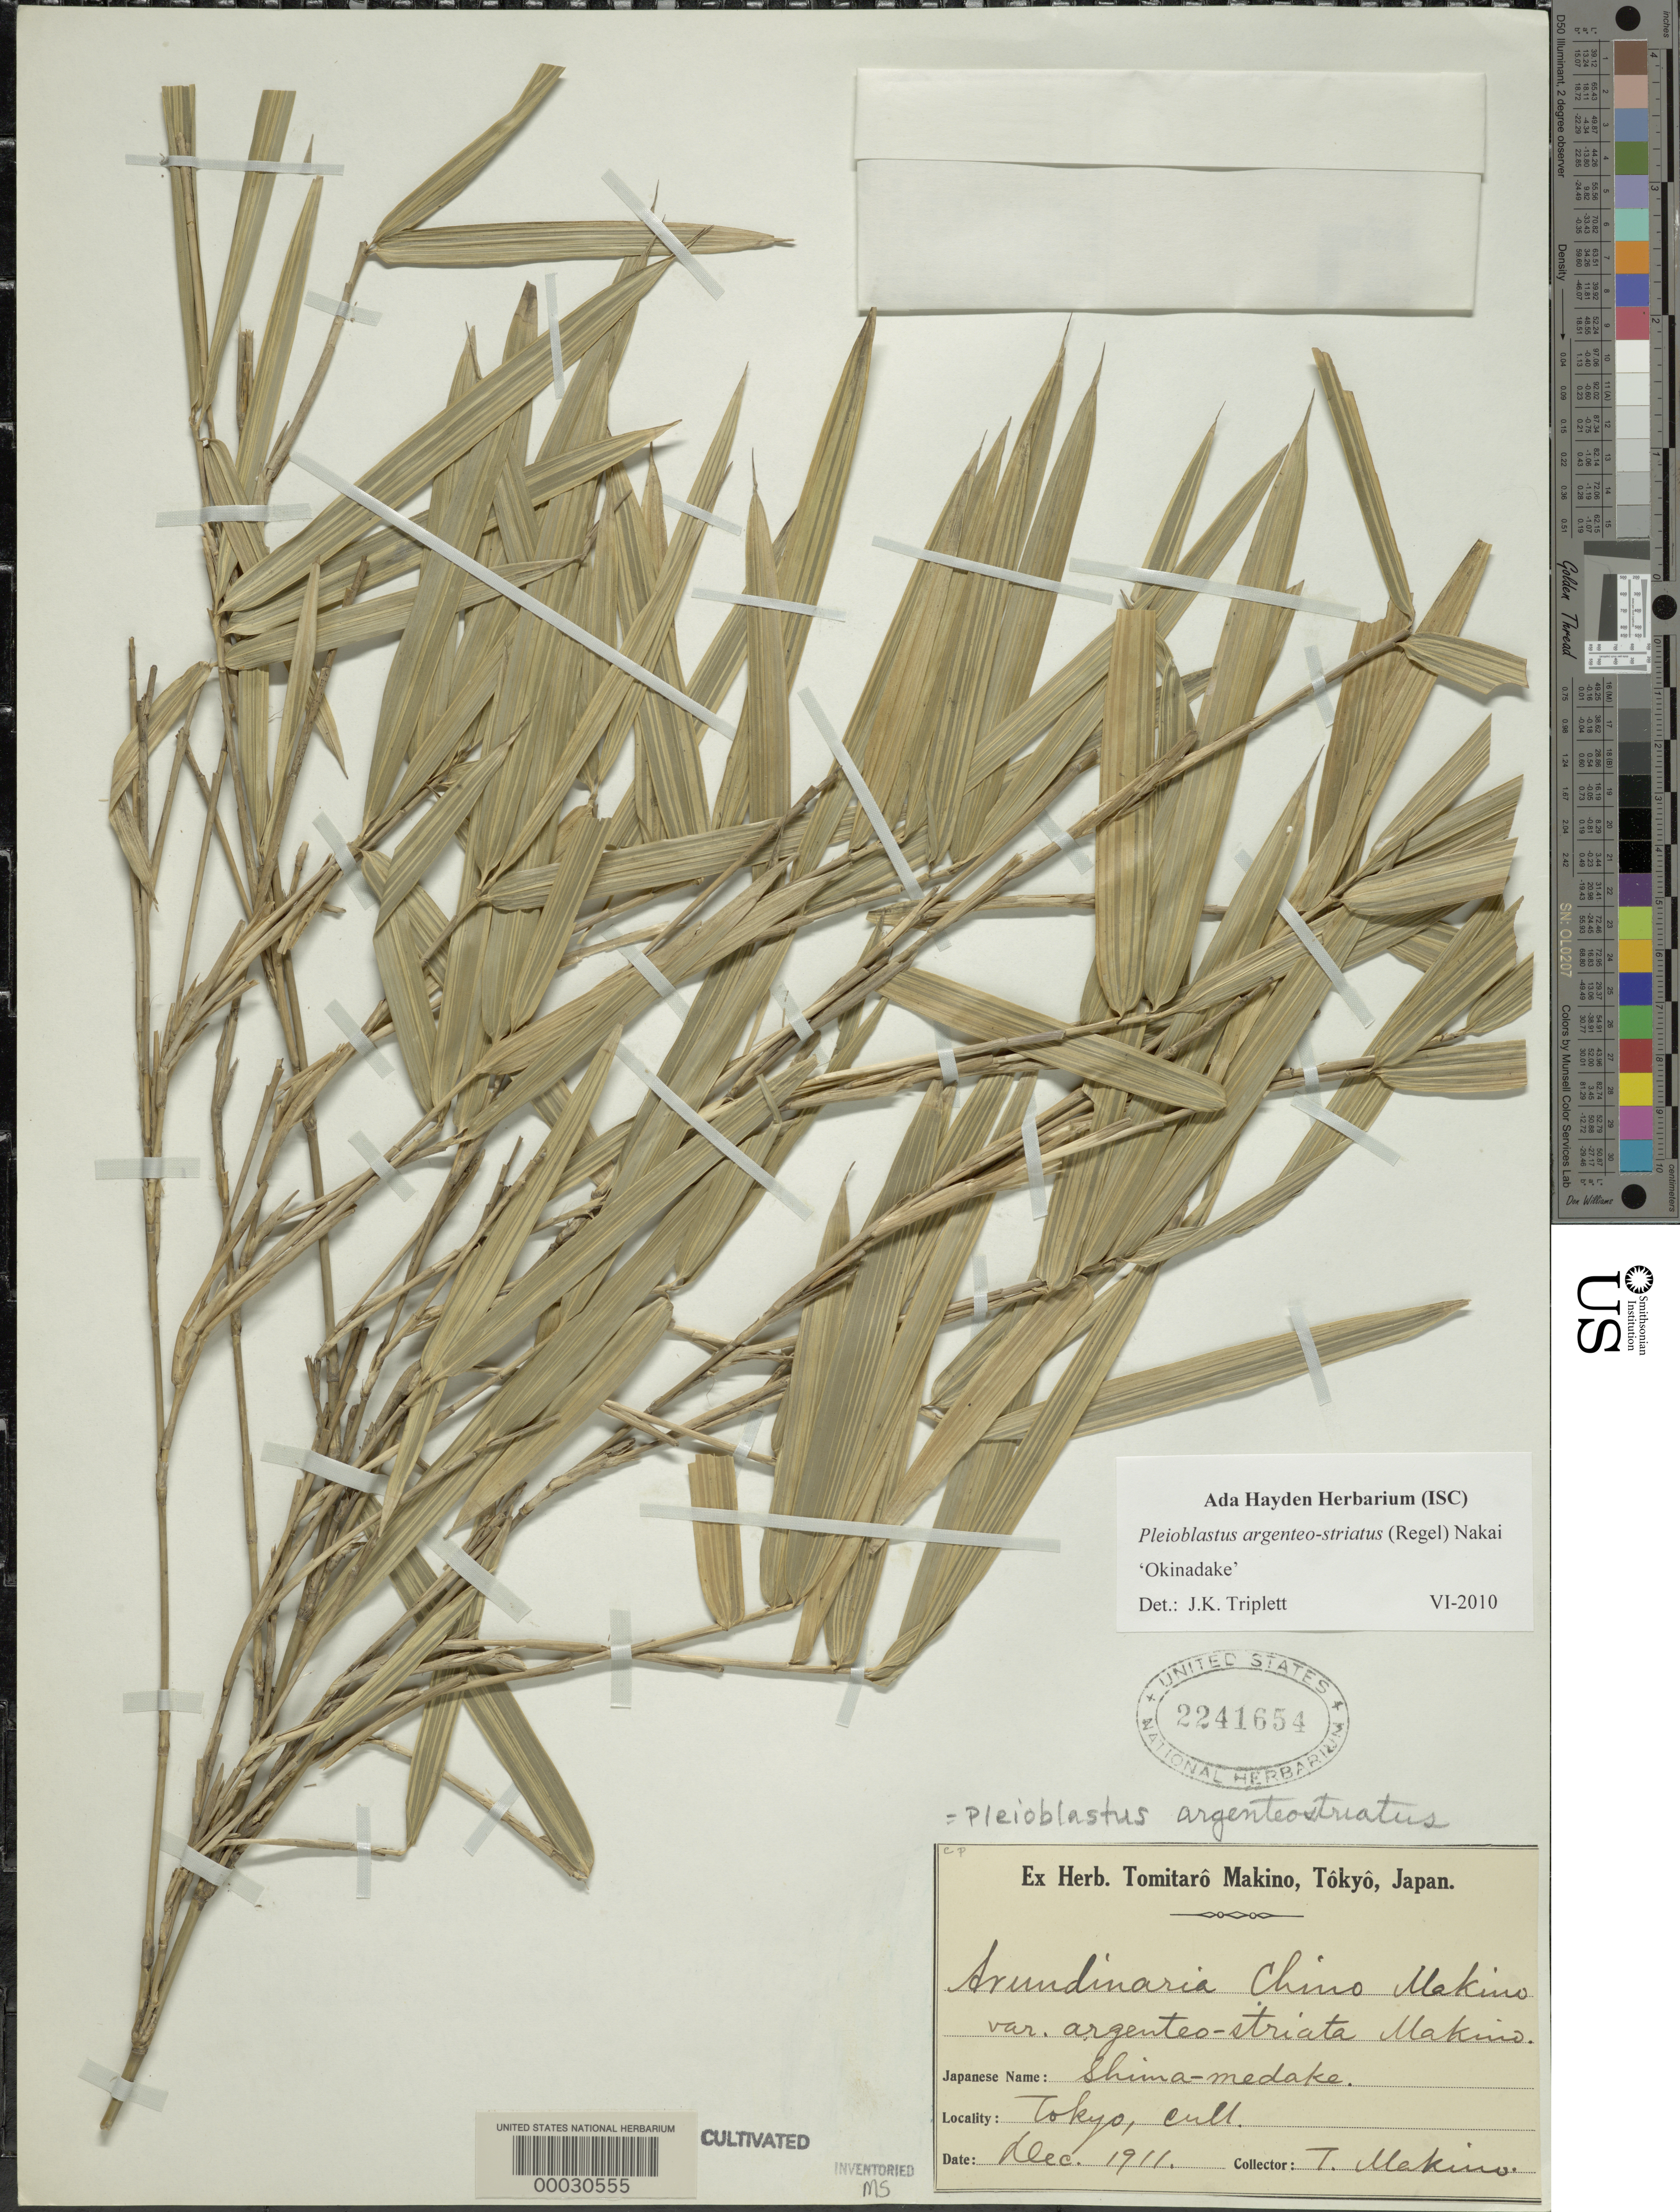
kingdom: Plantae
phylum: Tracheophyta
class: Liliopsida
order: Poales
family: Poaceae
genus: Pleioblastus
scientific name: Pleioblastus argenteostriatus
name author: (Regel) Nakai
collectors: T. Makino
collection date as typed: Dec 1911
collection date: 1911-12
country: Japan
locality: Tokyo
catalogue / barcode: US 2241654